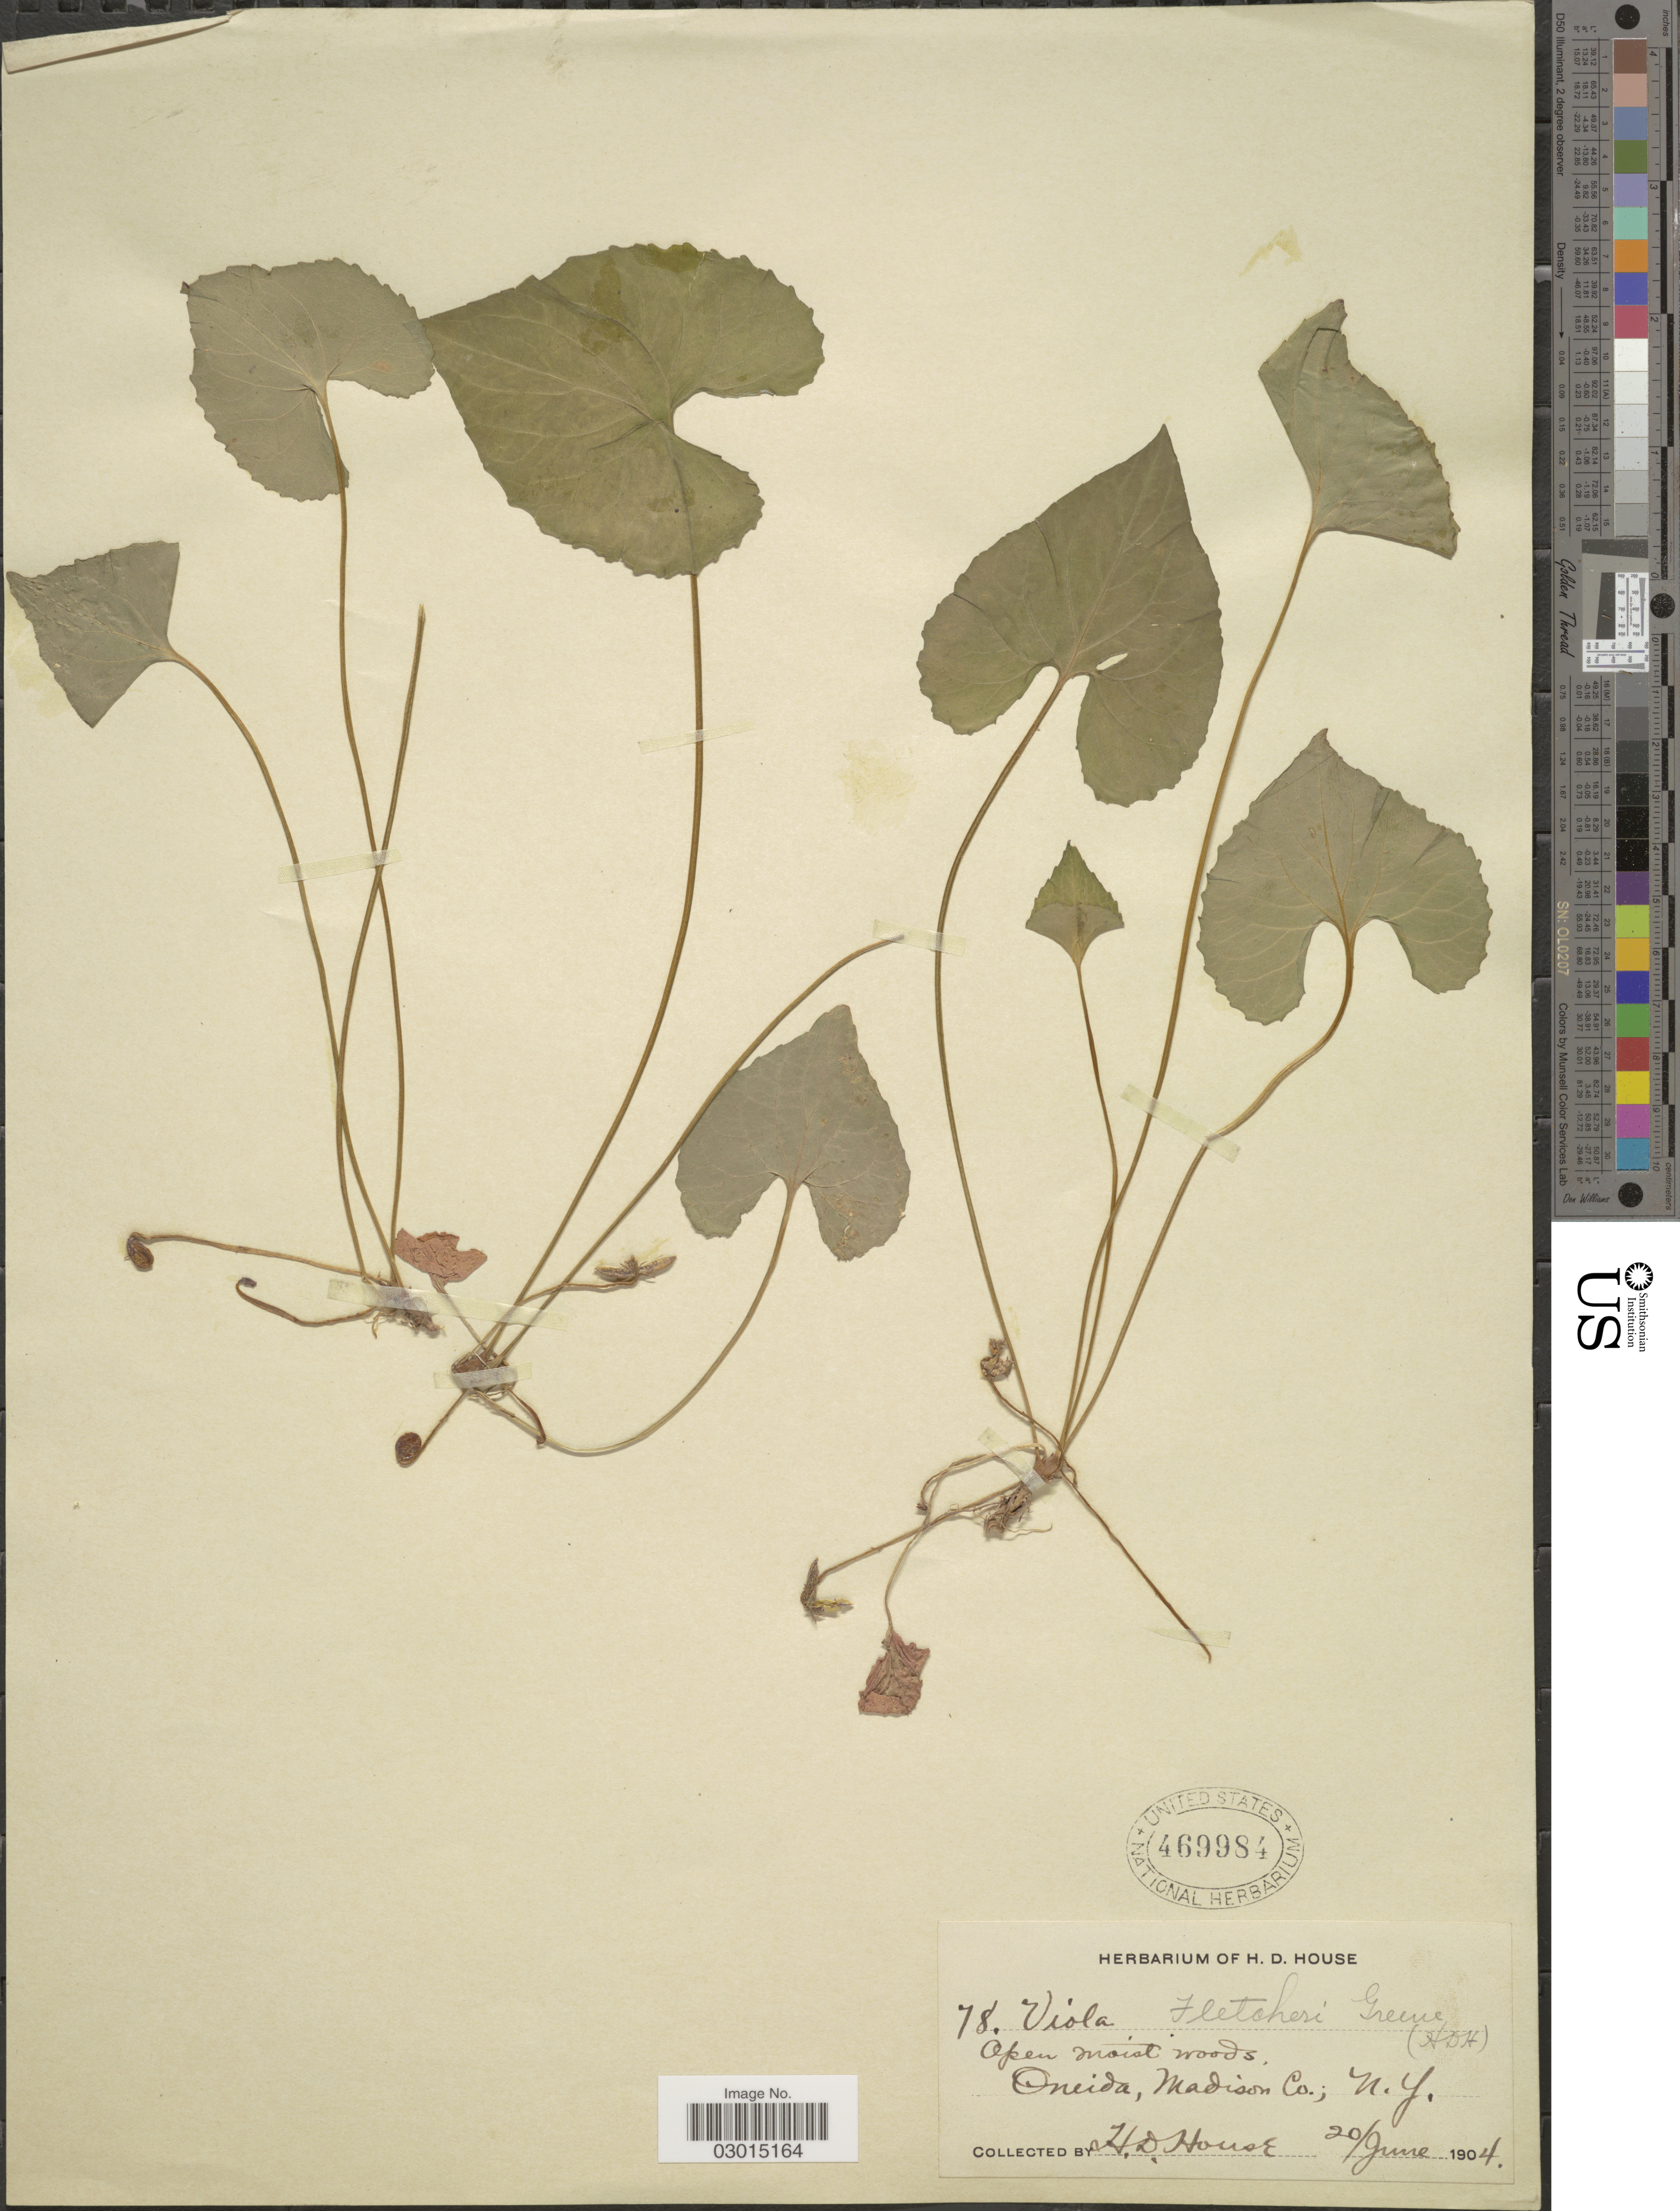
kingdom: Plantae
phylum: Tracheophyta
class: Magnoliopsida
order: Malpighiales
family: Violaceae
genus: Viola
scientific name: Viola fletcheri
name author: Greene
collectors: H. D. House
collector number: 78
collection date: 1904-06-20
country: United States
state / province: New York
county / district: Oneida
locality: Oneida, Madison Co., N.Y.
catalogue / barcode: US 469984